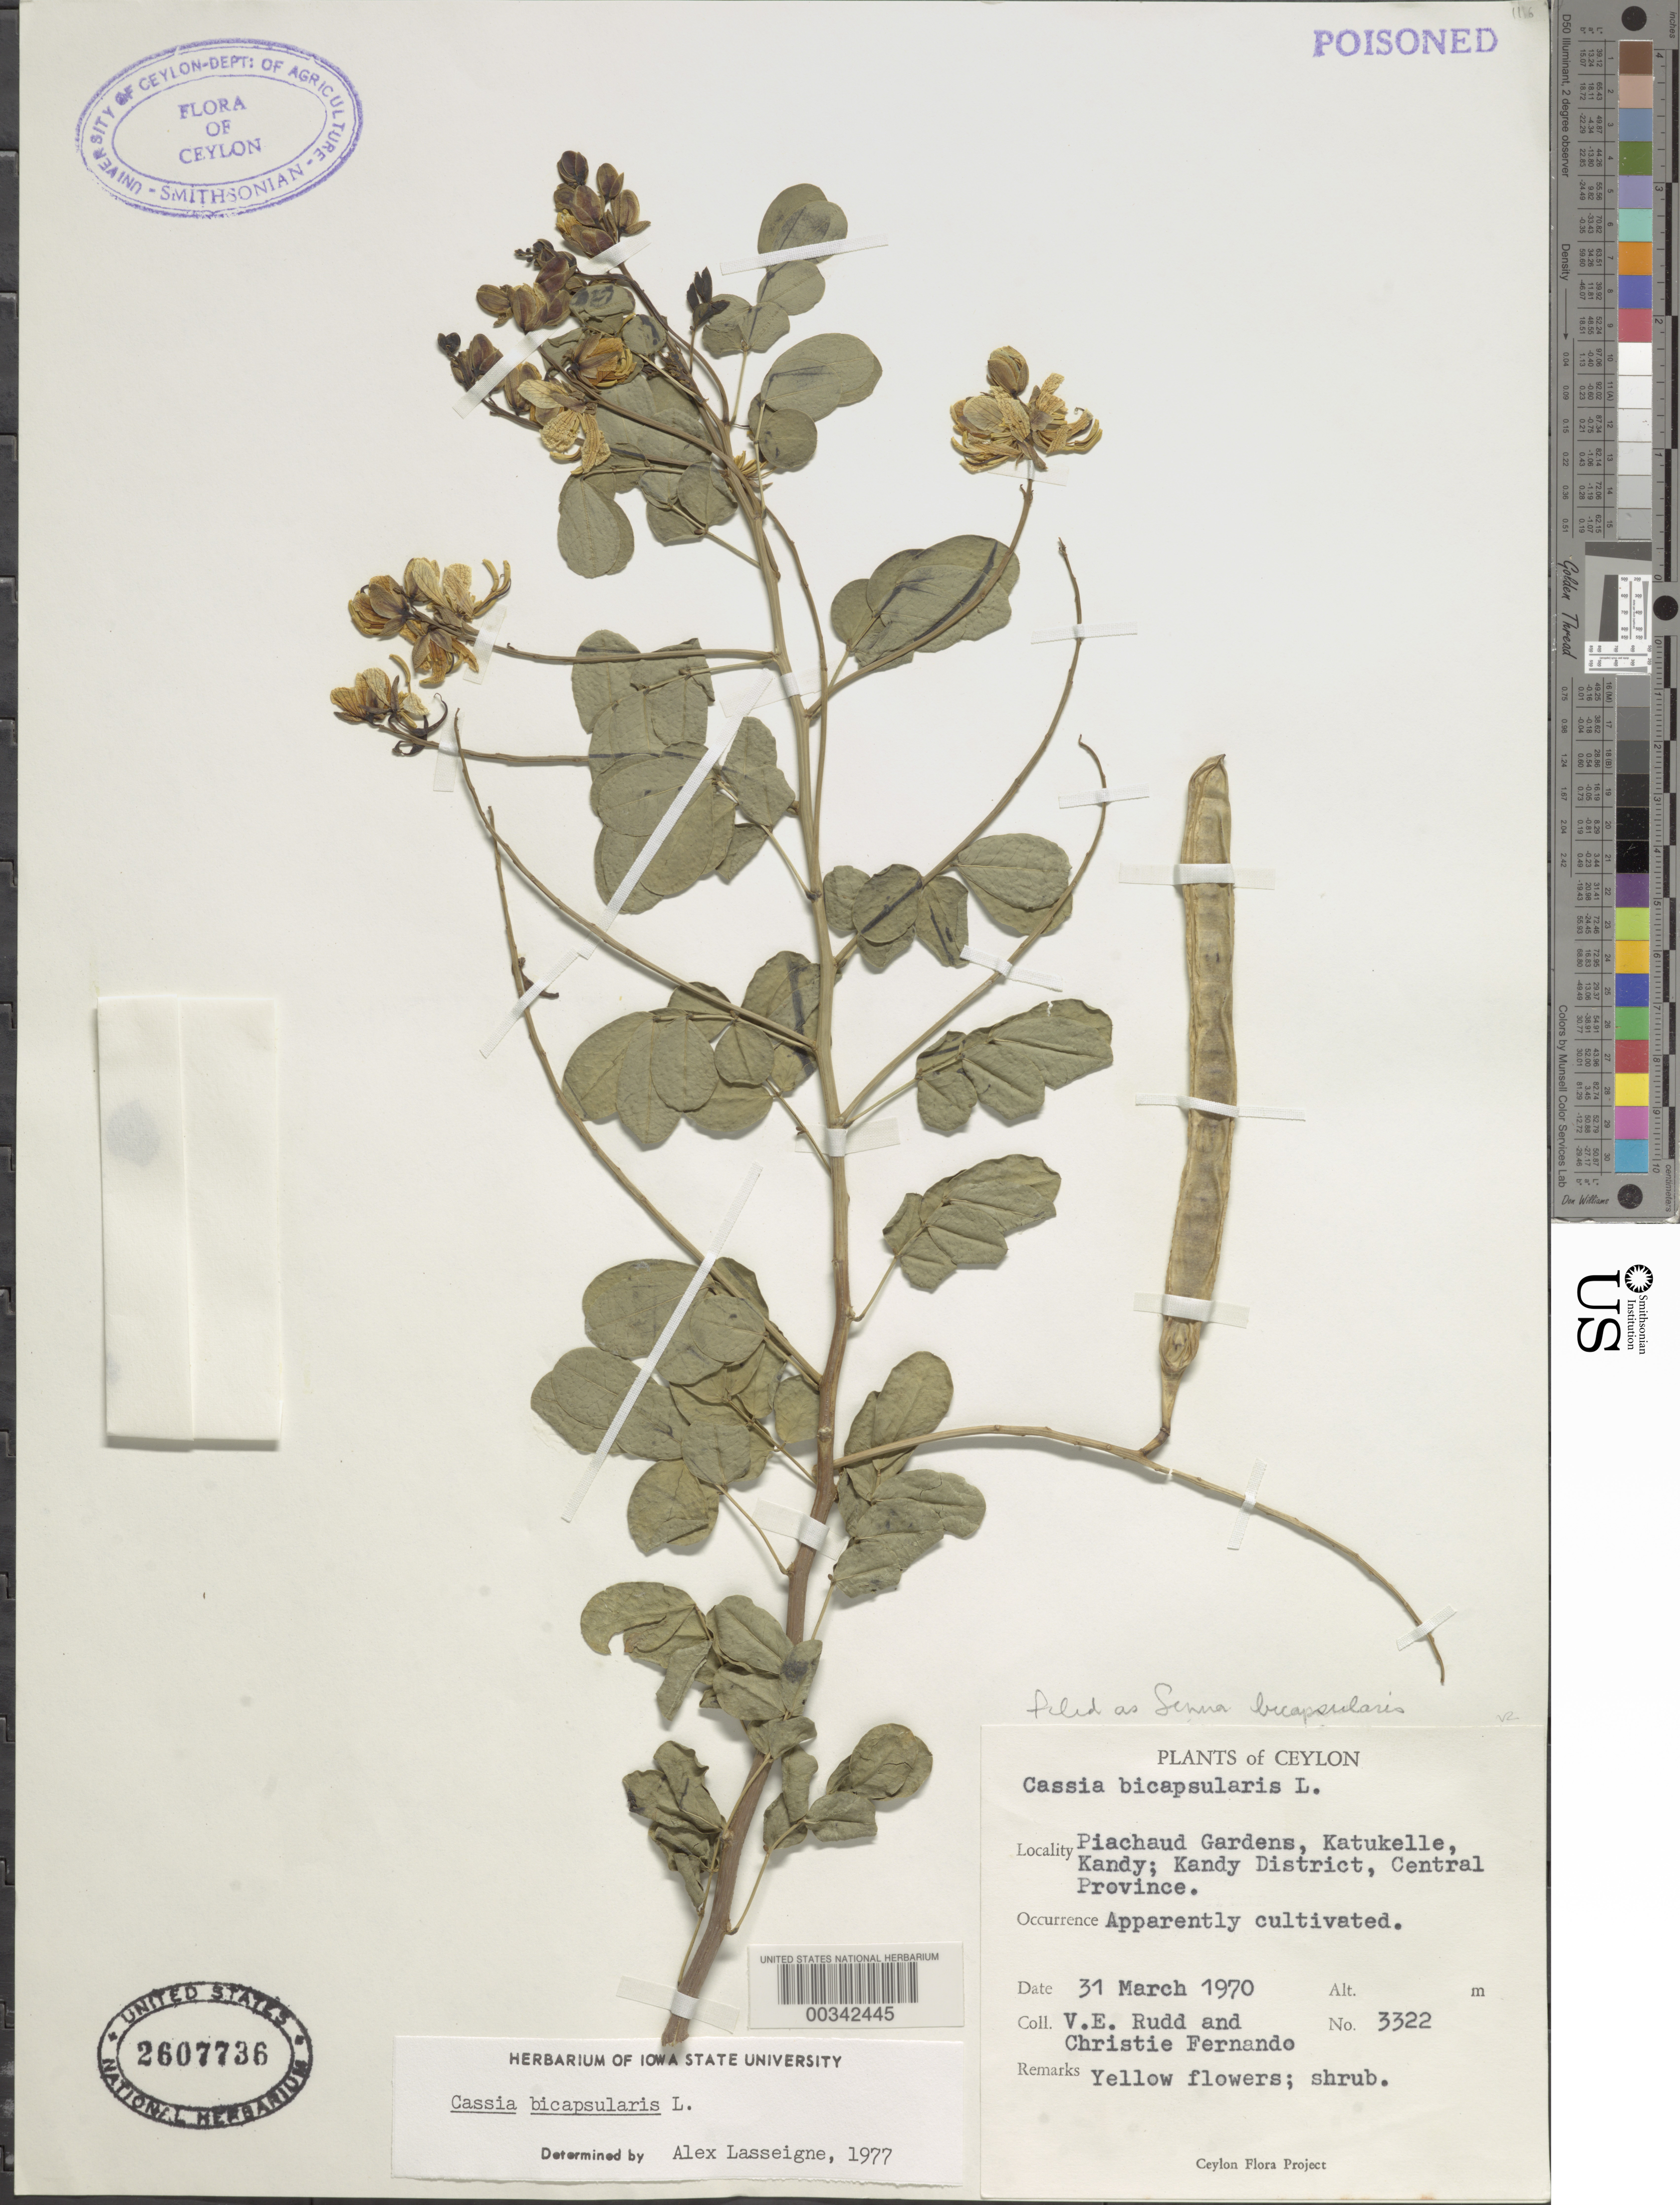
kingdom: Plantae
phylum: Tracheophyta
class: Magnoliopsida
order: Fabales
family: Fabaceae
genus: Senna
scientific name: Senna bicapsularis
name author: (L.) Roxb.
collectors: V. E. Rudd & C. Fernando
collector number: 3322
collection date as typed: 31 Mar 1970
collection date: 1970-03-31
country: Sri Lanka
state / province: Central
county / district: Kandy Dist.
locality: Piachaud gardens, katukelle, kandy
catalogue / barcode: US 2607736